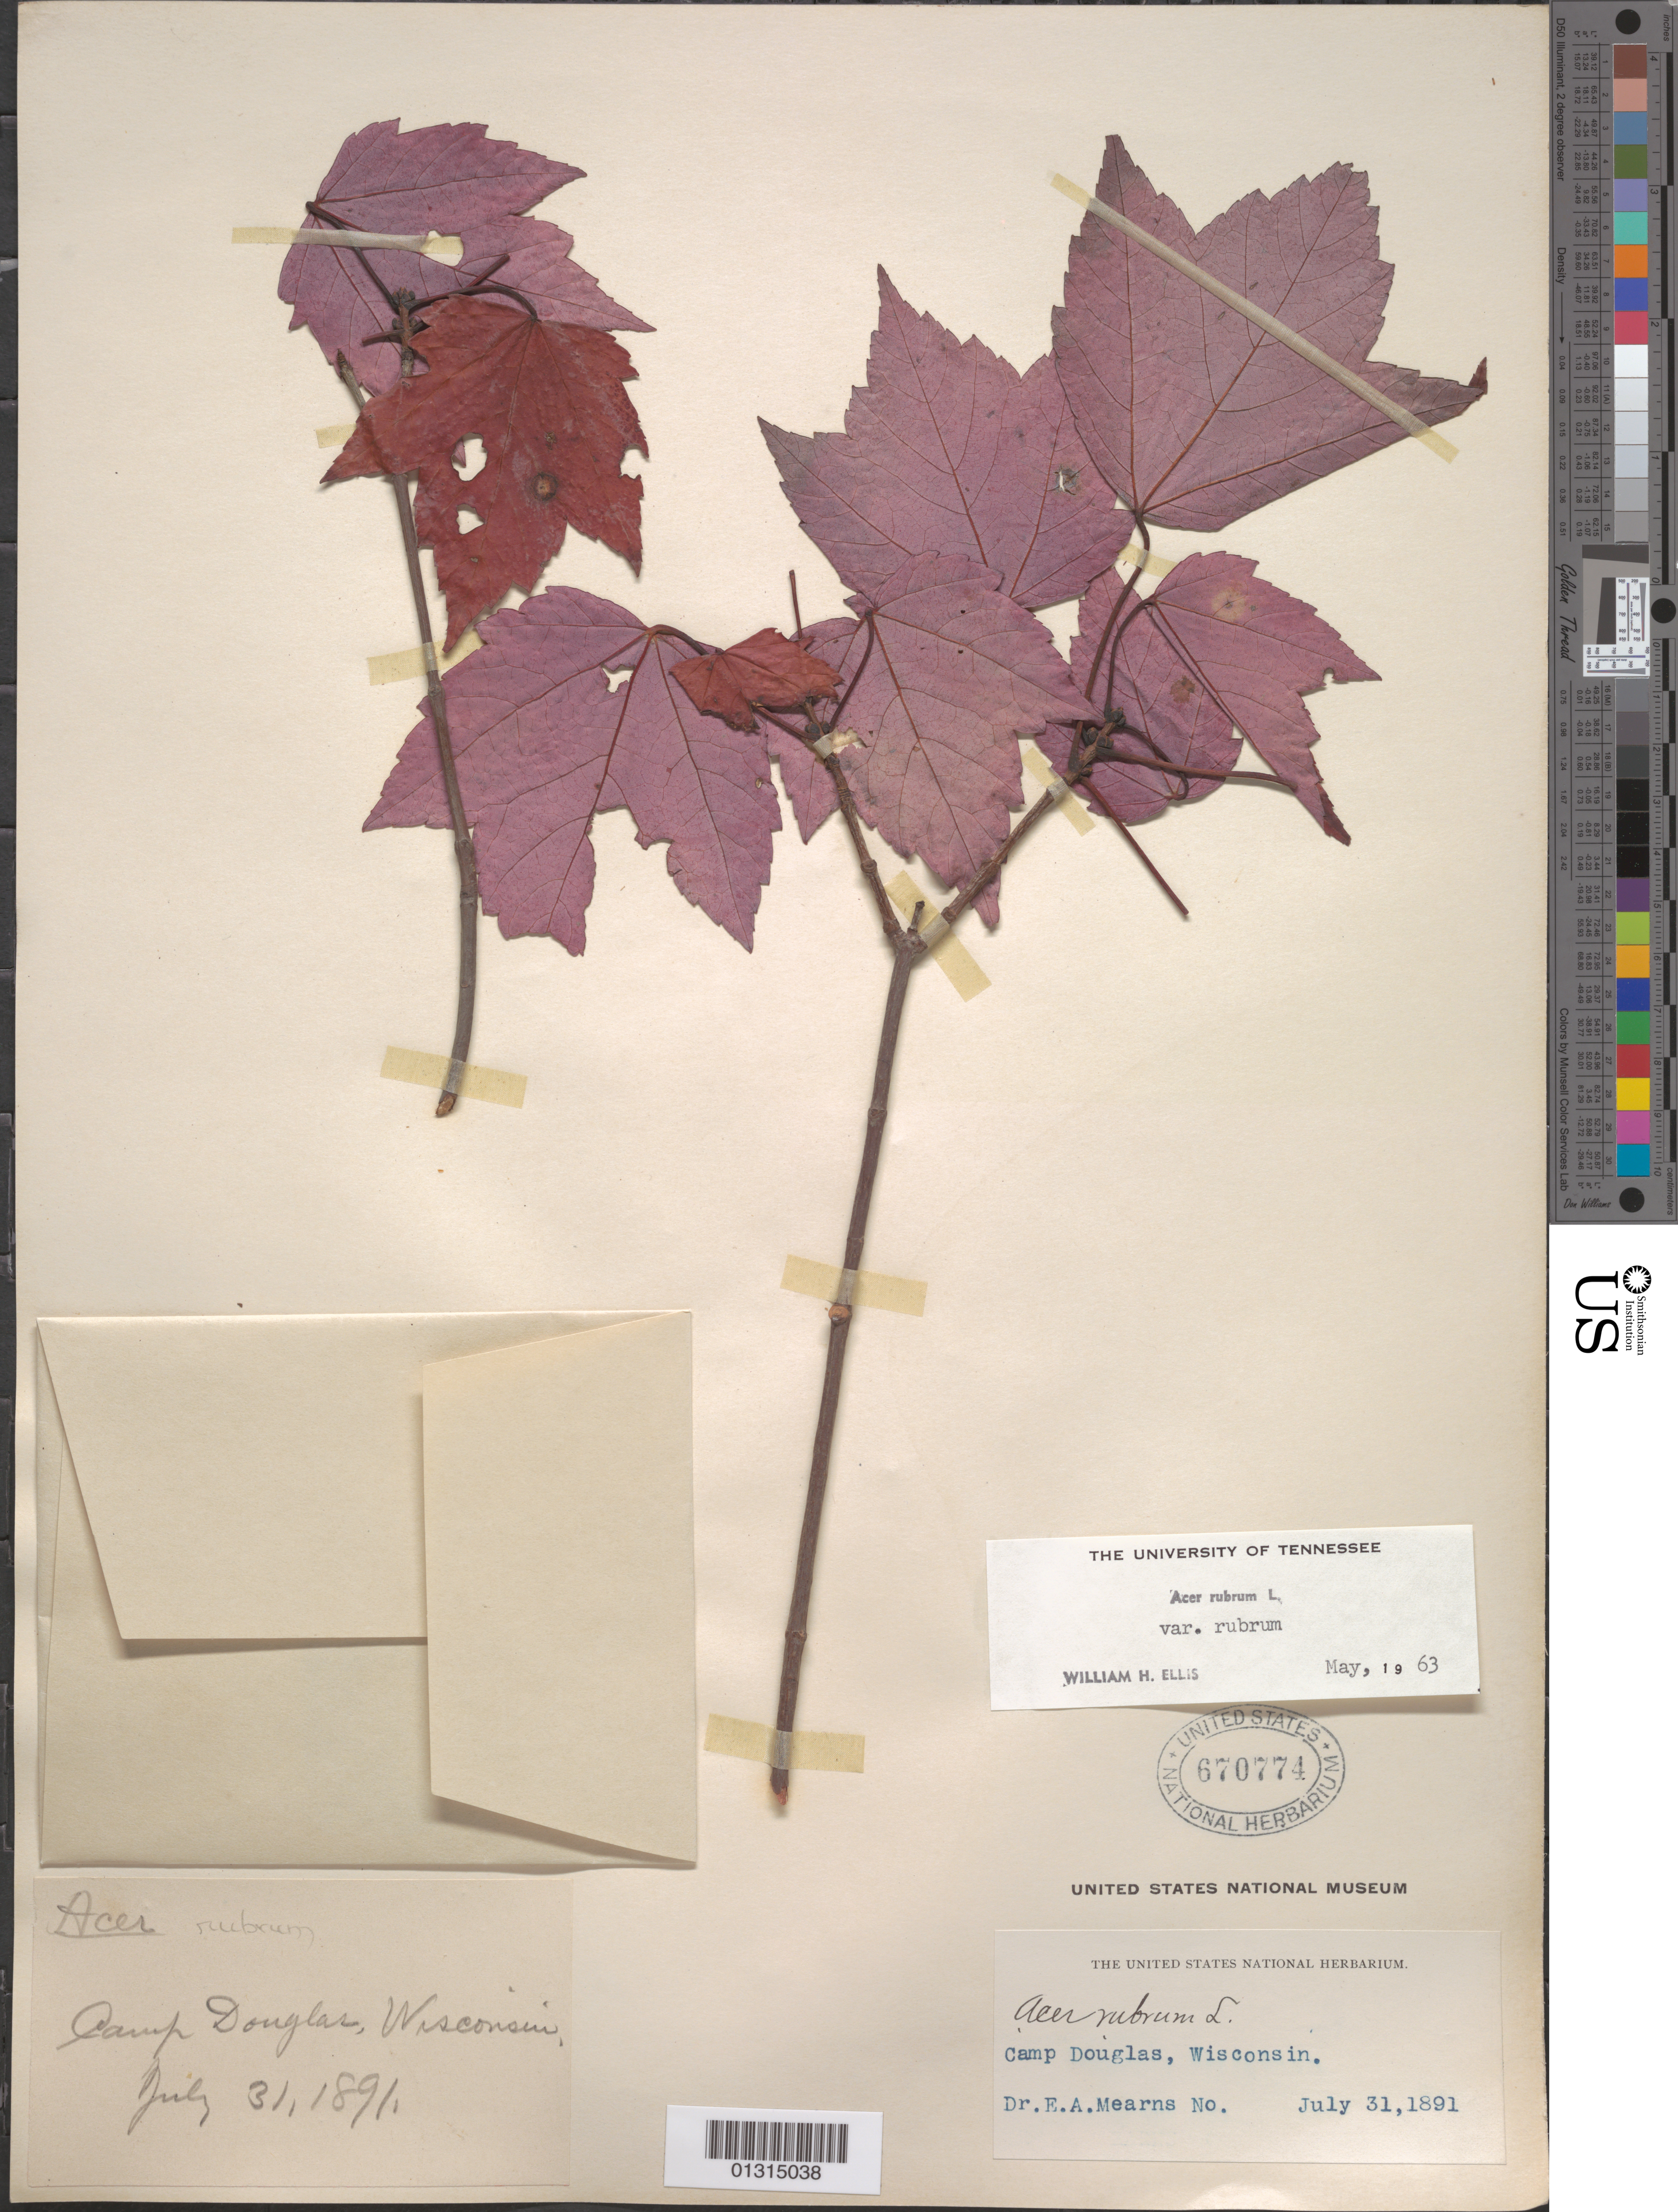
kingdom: Plantae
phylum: Tracheophyta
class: Magnoliopsida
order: Sapindales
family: Sapindaceae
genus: Acer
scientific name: Acer rubrum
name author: L.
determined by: Ellis, W. H.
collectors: E. A. Mearns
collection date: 1891-07-31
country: United States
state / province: Wisconsin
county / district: Juneau County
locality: Camp Douglas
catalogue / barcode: US 670774